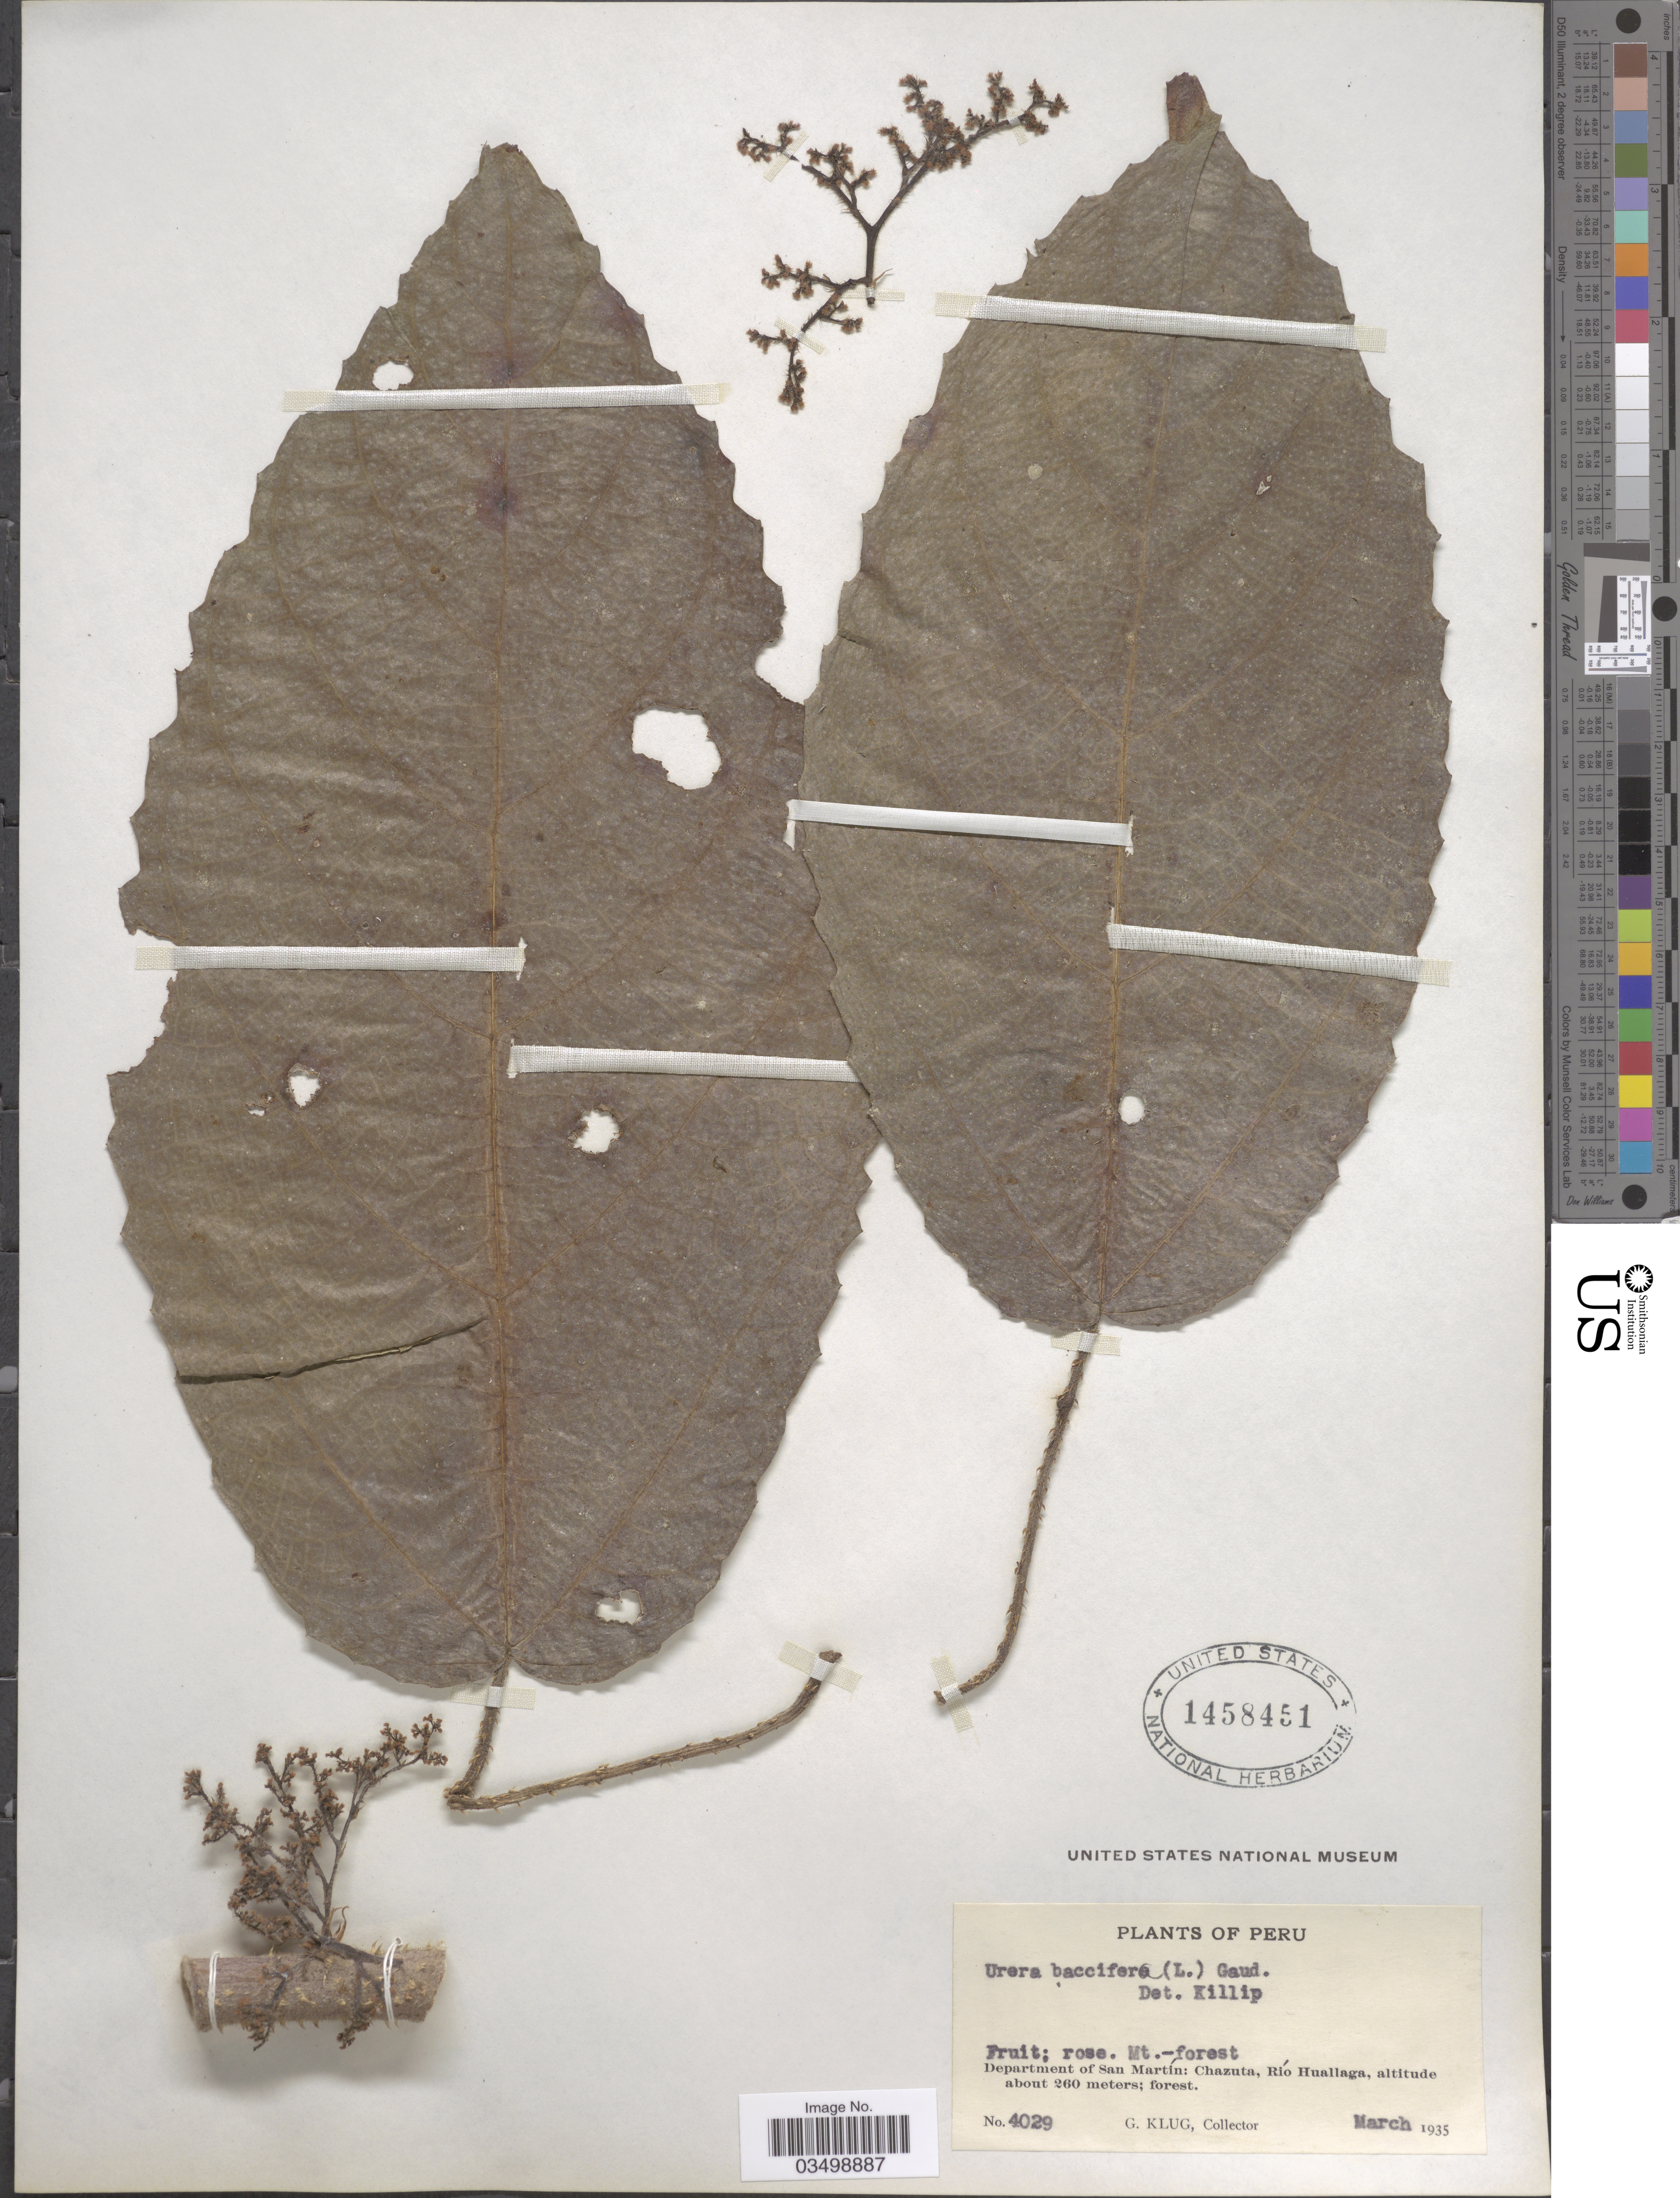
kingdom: Plantae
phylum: Tracheophyta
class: Magnoliopsida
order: Rosales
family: Urticaceae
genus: Urera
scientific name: Urera baccifera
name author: (L.) Gaudich. ex Wedd.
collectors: G. Klug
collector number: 4029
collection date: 1935-03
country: Peru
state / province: San Martín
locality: Department of San Martín: Chazuta, Río Hualiaga.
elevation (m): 260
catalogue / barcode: US 1458451